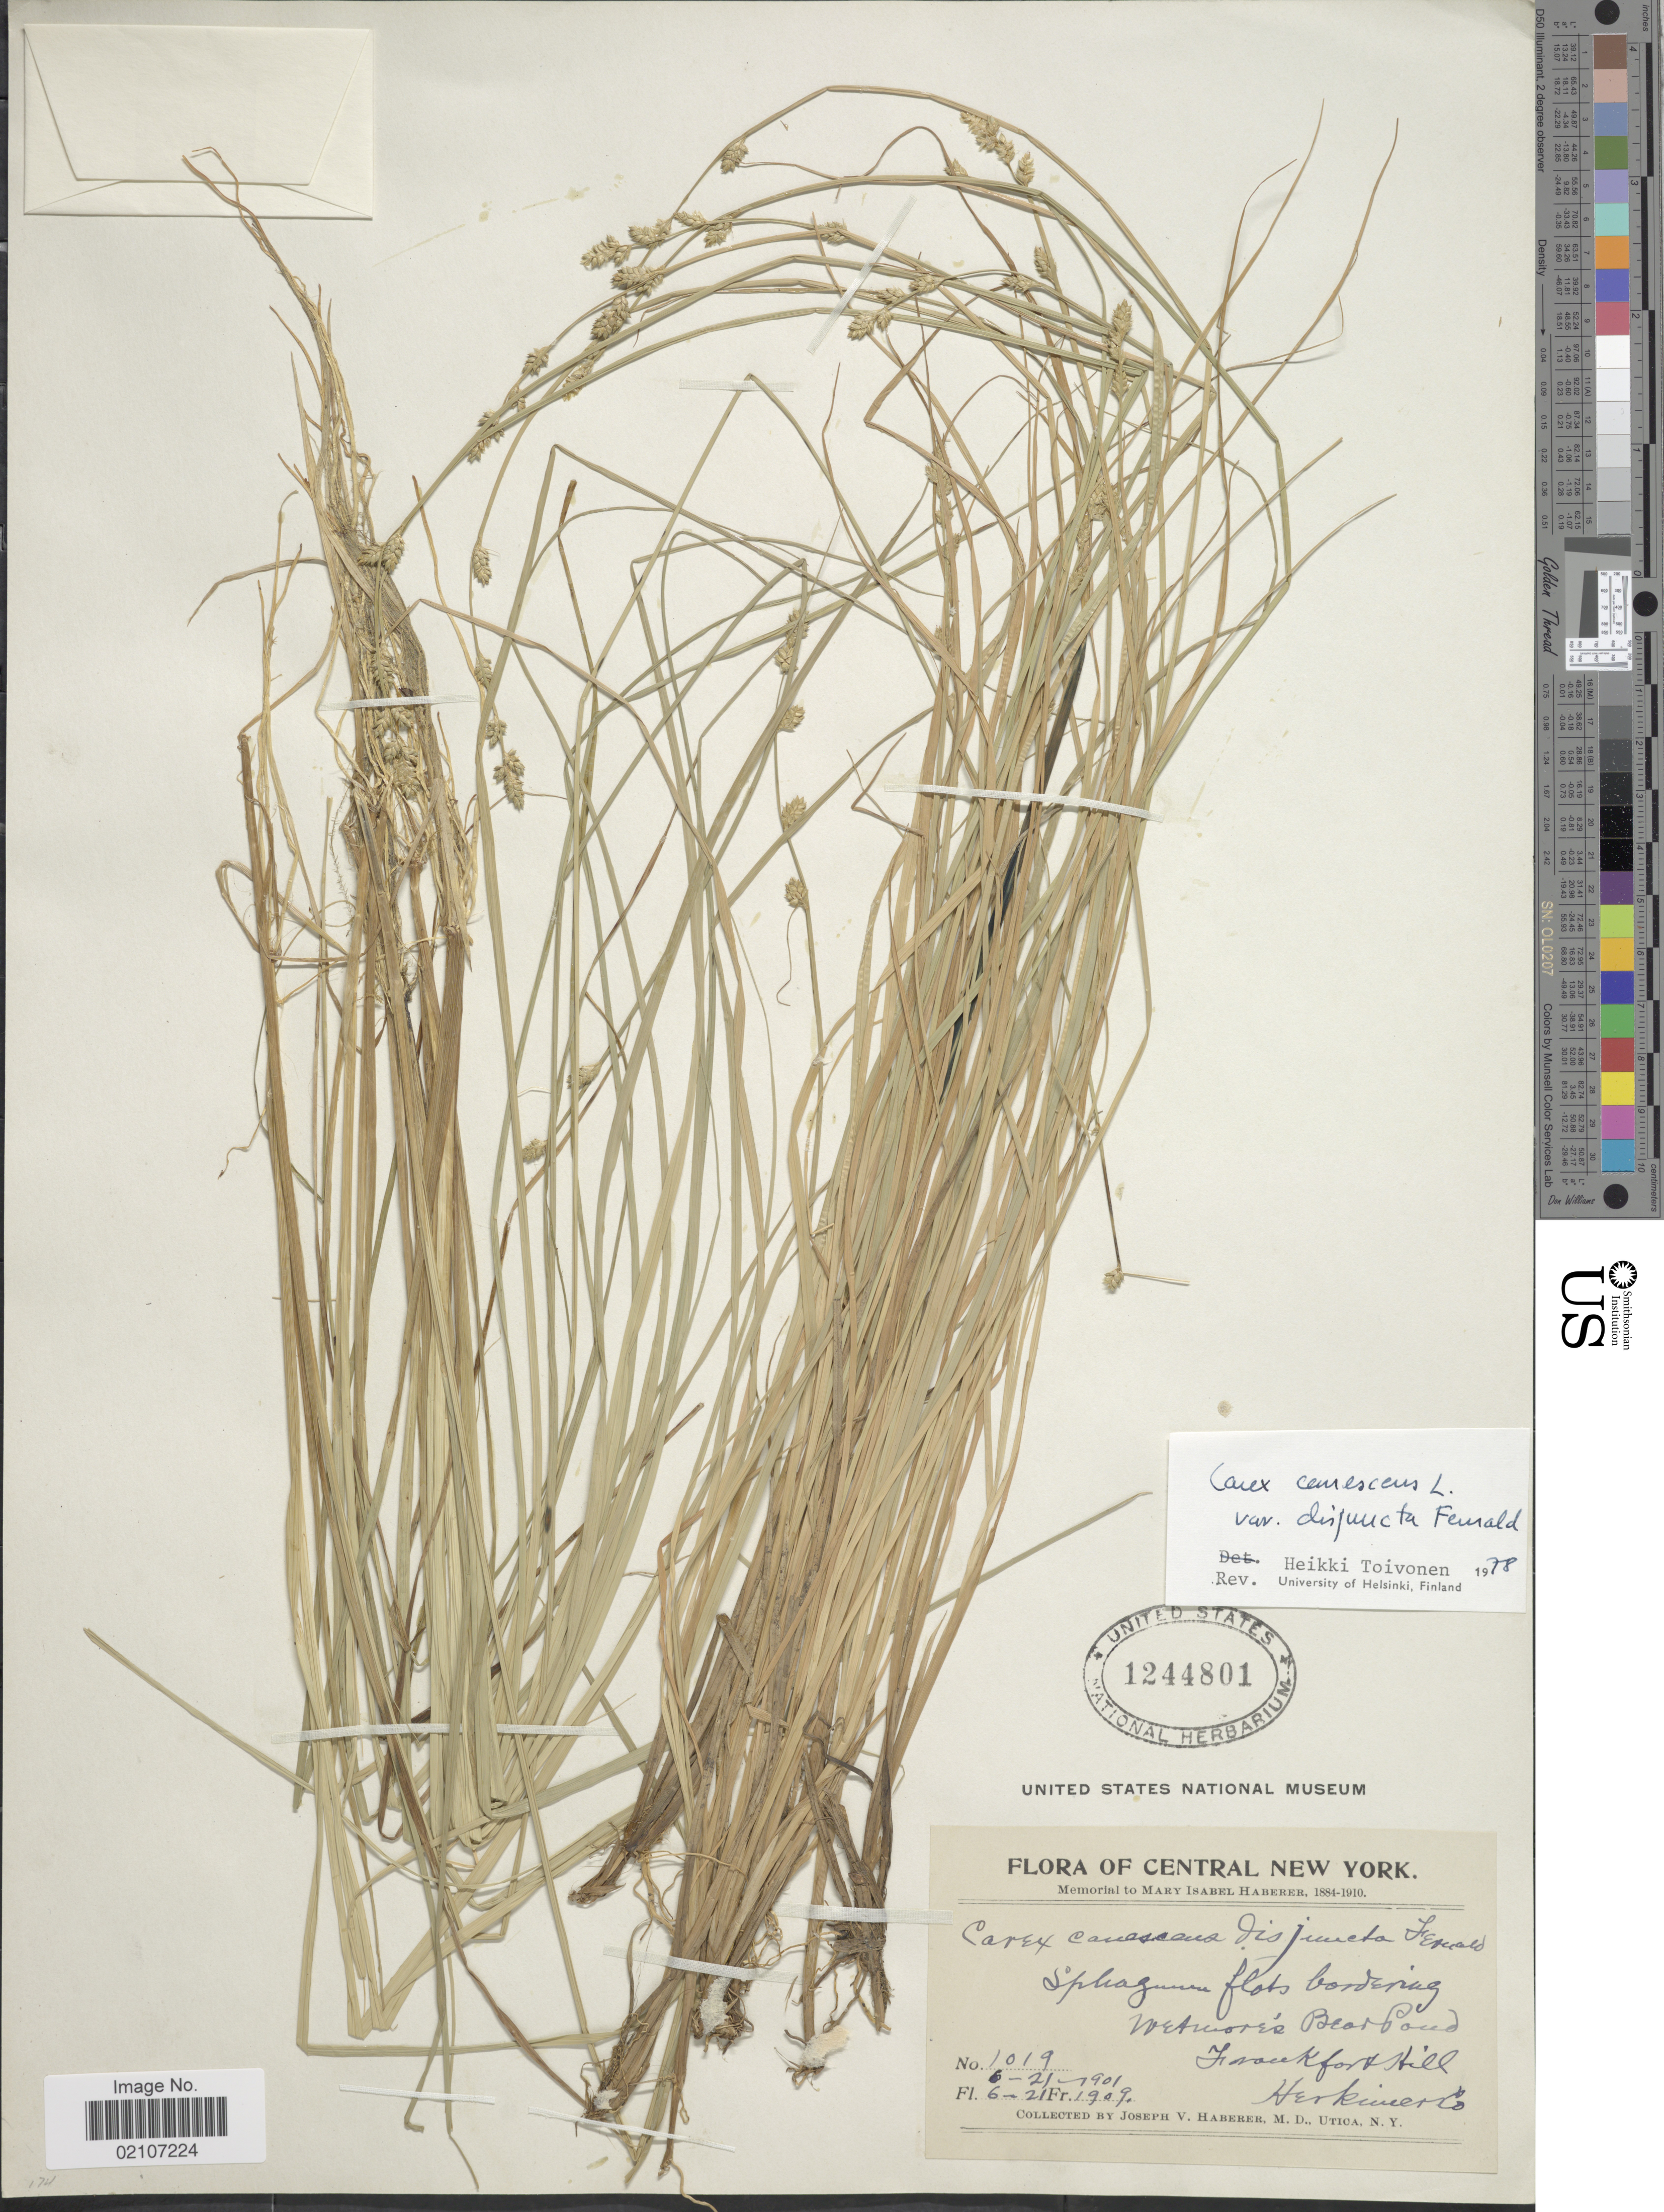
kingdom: Plantae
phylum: Tracheophyta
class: Liliopsida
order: Poales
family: Cyperaceae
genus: Carex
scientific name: Carex canescens var. disjuncta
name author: Fernald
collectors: J. V. Haberer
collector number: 1019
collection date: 1901-06-21/1909-06-21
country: United States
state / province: New York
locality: Central New York. Sphagnum flats bordering Wetmores Bear Pond. Frankfort Hill. Herkiner Co.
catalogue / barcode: US 1244801